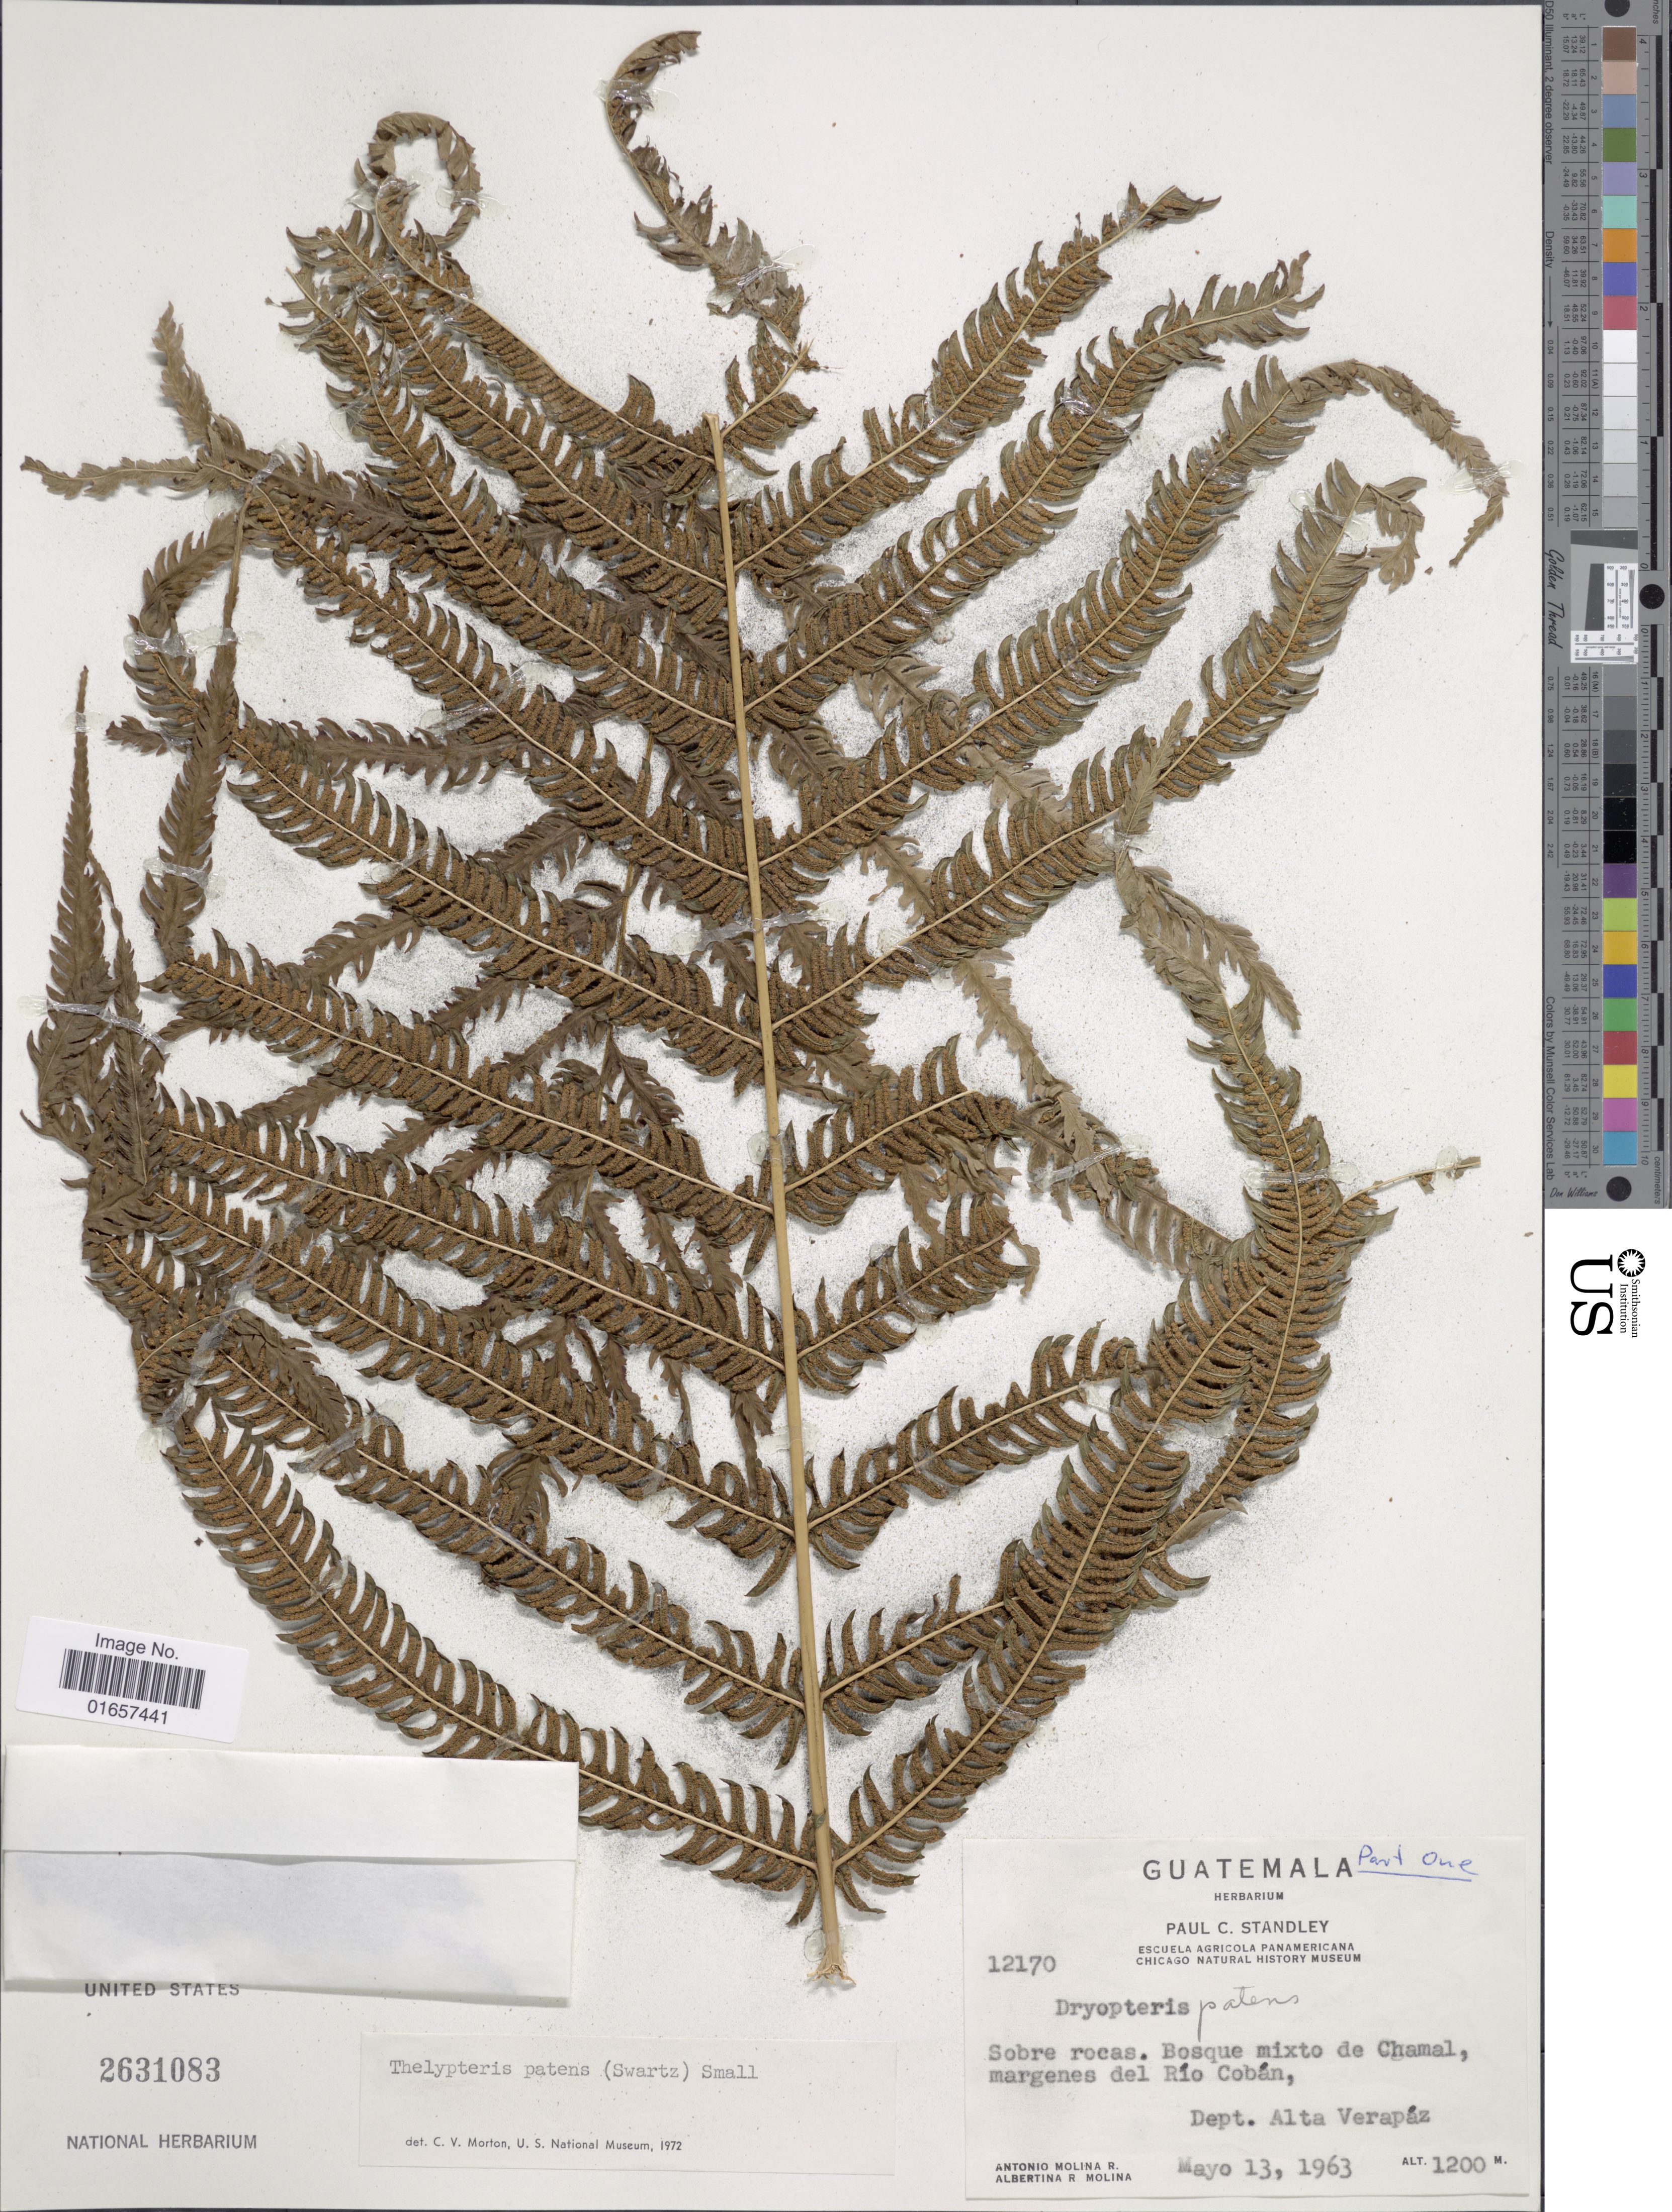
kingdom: Plantae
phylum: Tracheophyta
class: Polypodiopsida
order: Polypodiales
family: Thelypteridaceae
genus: Christella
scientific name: Christella patens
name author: (Sw.) Holttum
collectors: A. Molina R. & A. R. Molina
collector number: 12170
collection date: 1963-05-13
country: Guatemala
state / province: Alta Verapaz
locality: Guatemala, Sobre rocas, Bosque mixto de Chamal, margenes del Río Cobán. Dept. Alta Verapáz.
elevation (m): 1200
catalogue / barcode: US 2631083